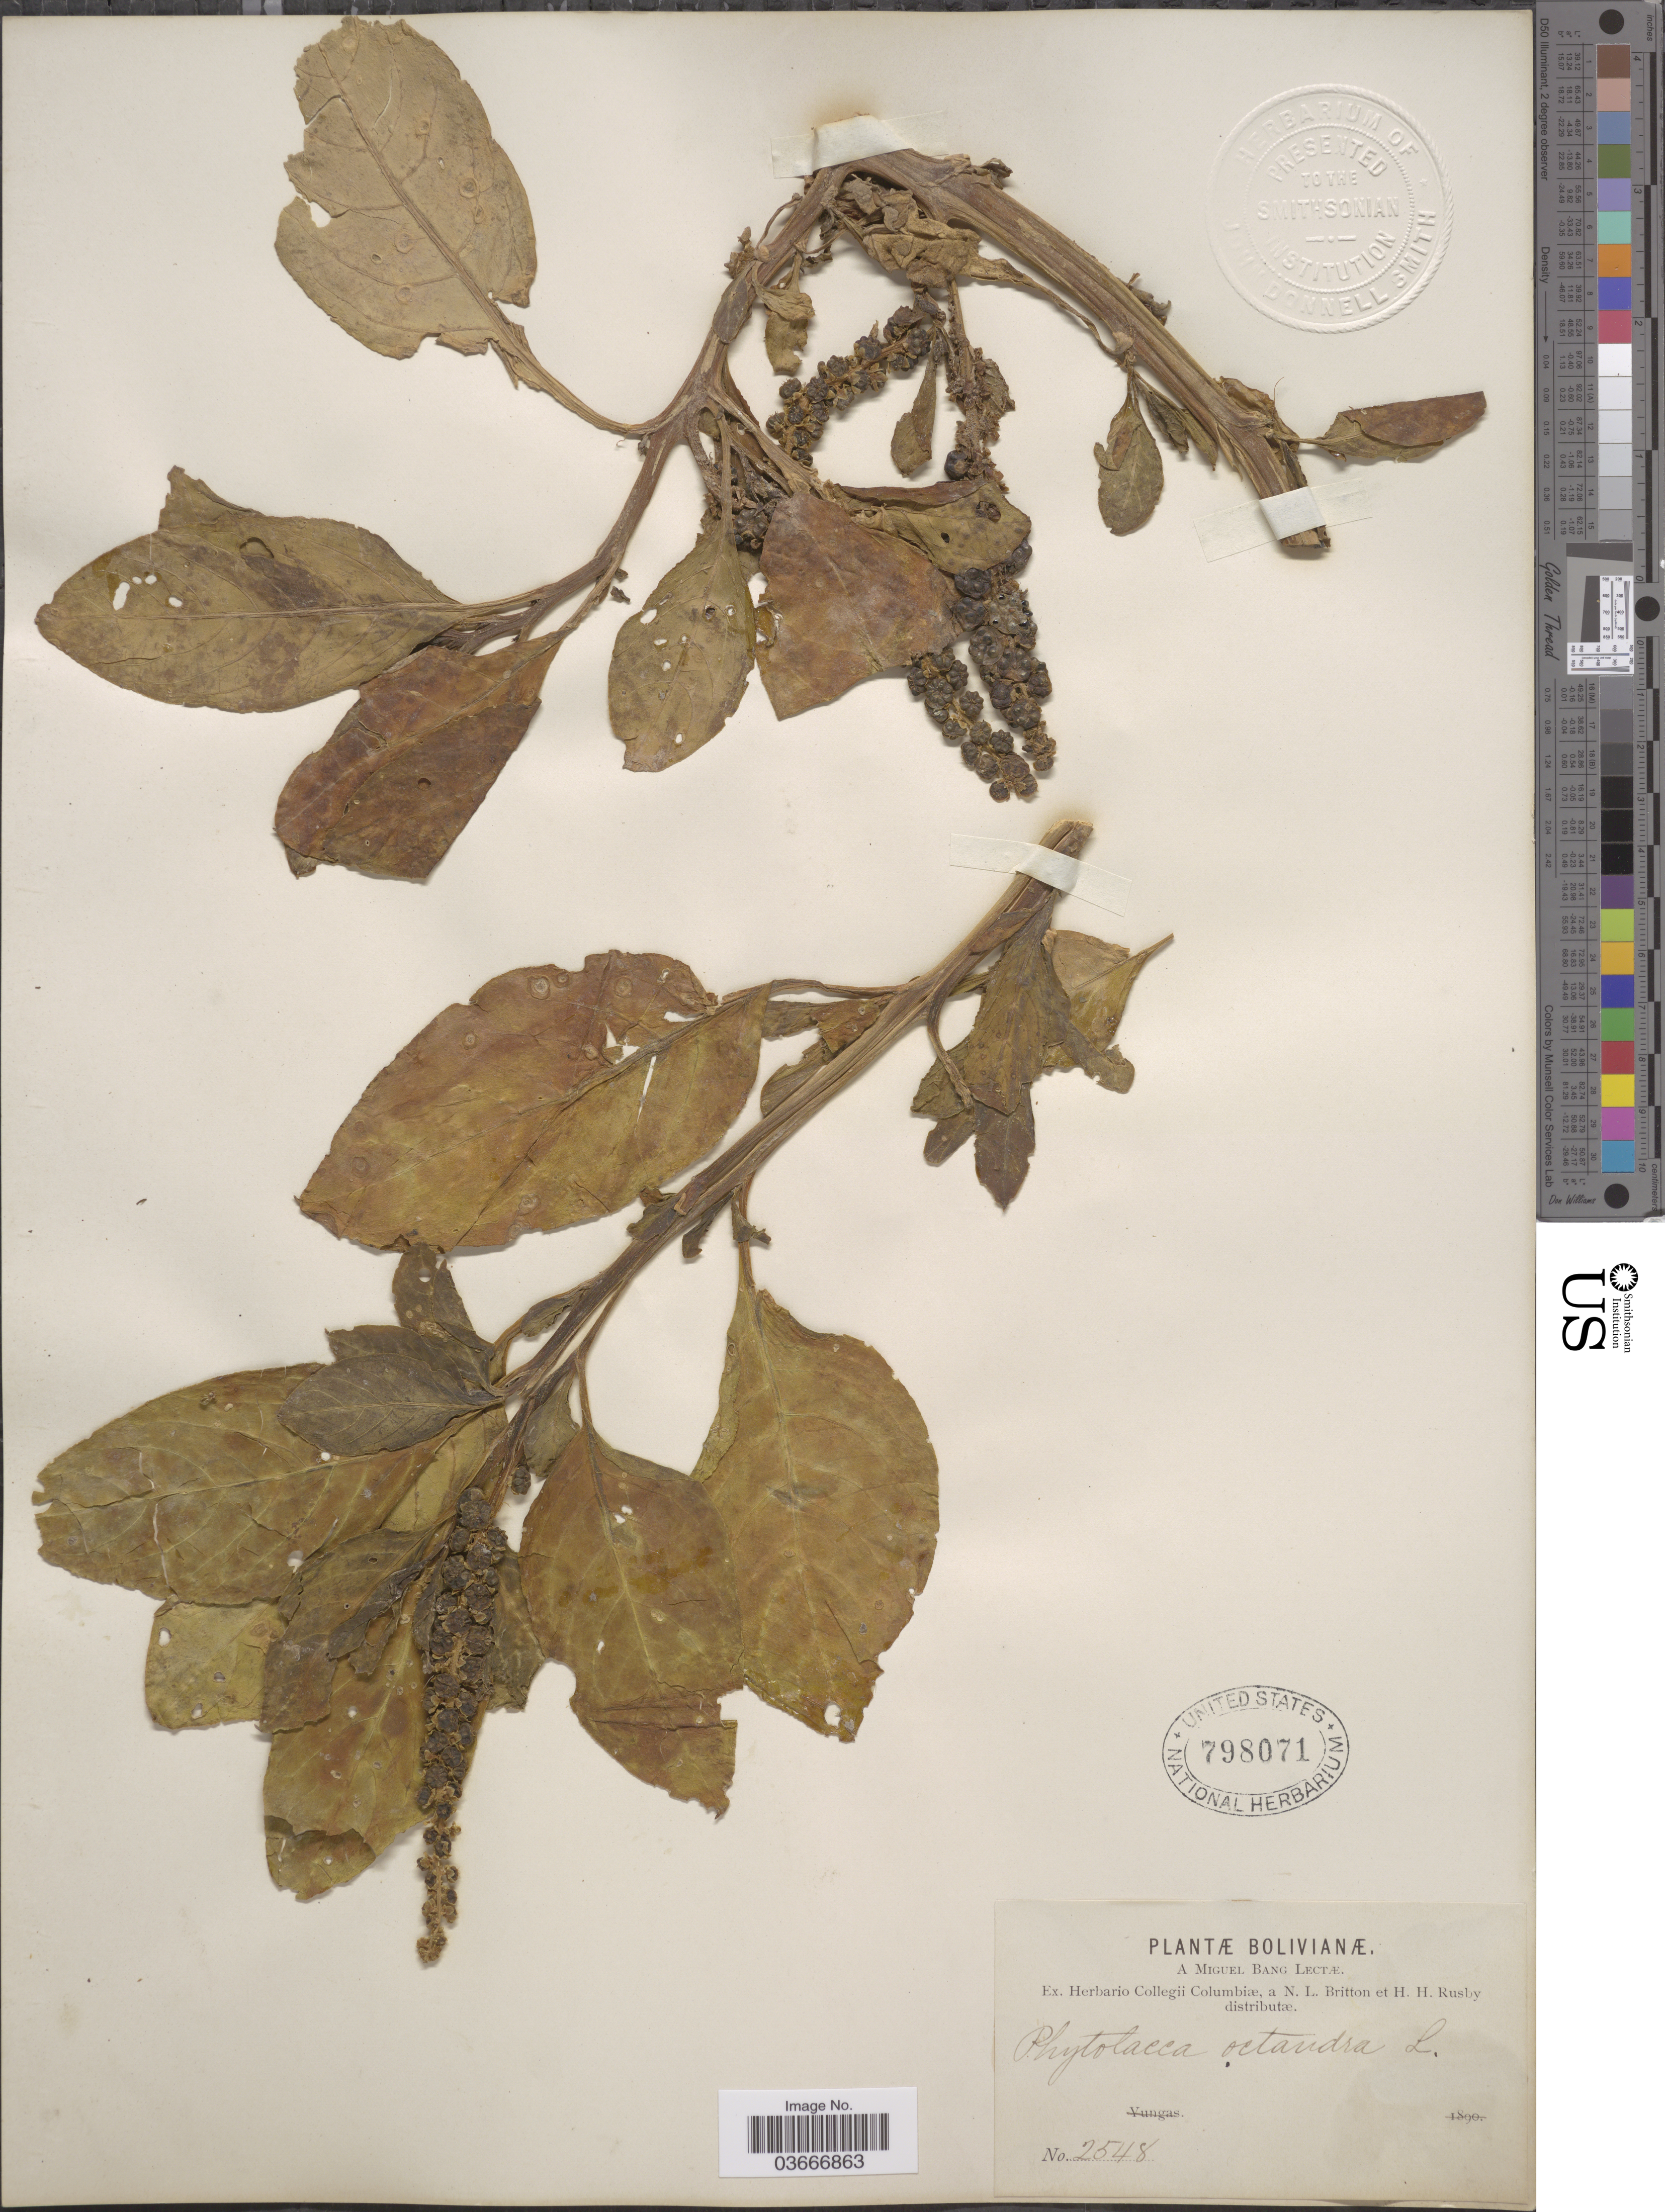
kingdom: Plantae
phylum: Tracheophyta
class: Magnoliopsida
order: Caryophyllales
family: Phytolaccaceae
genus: Phytolacca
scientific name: Phytolacca icosandra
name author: L.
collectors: M. Bang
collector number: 2548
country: Bolivia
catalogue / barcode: US 798071